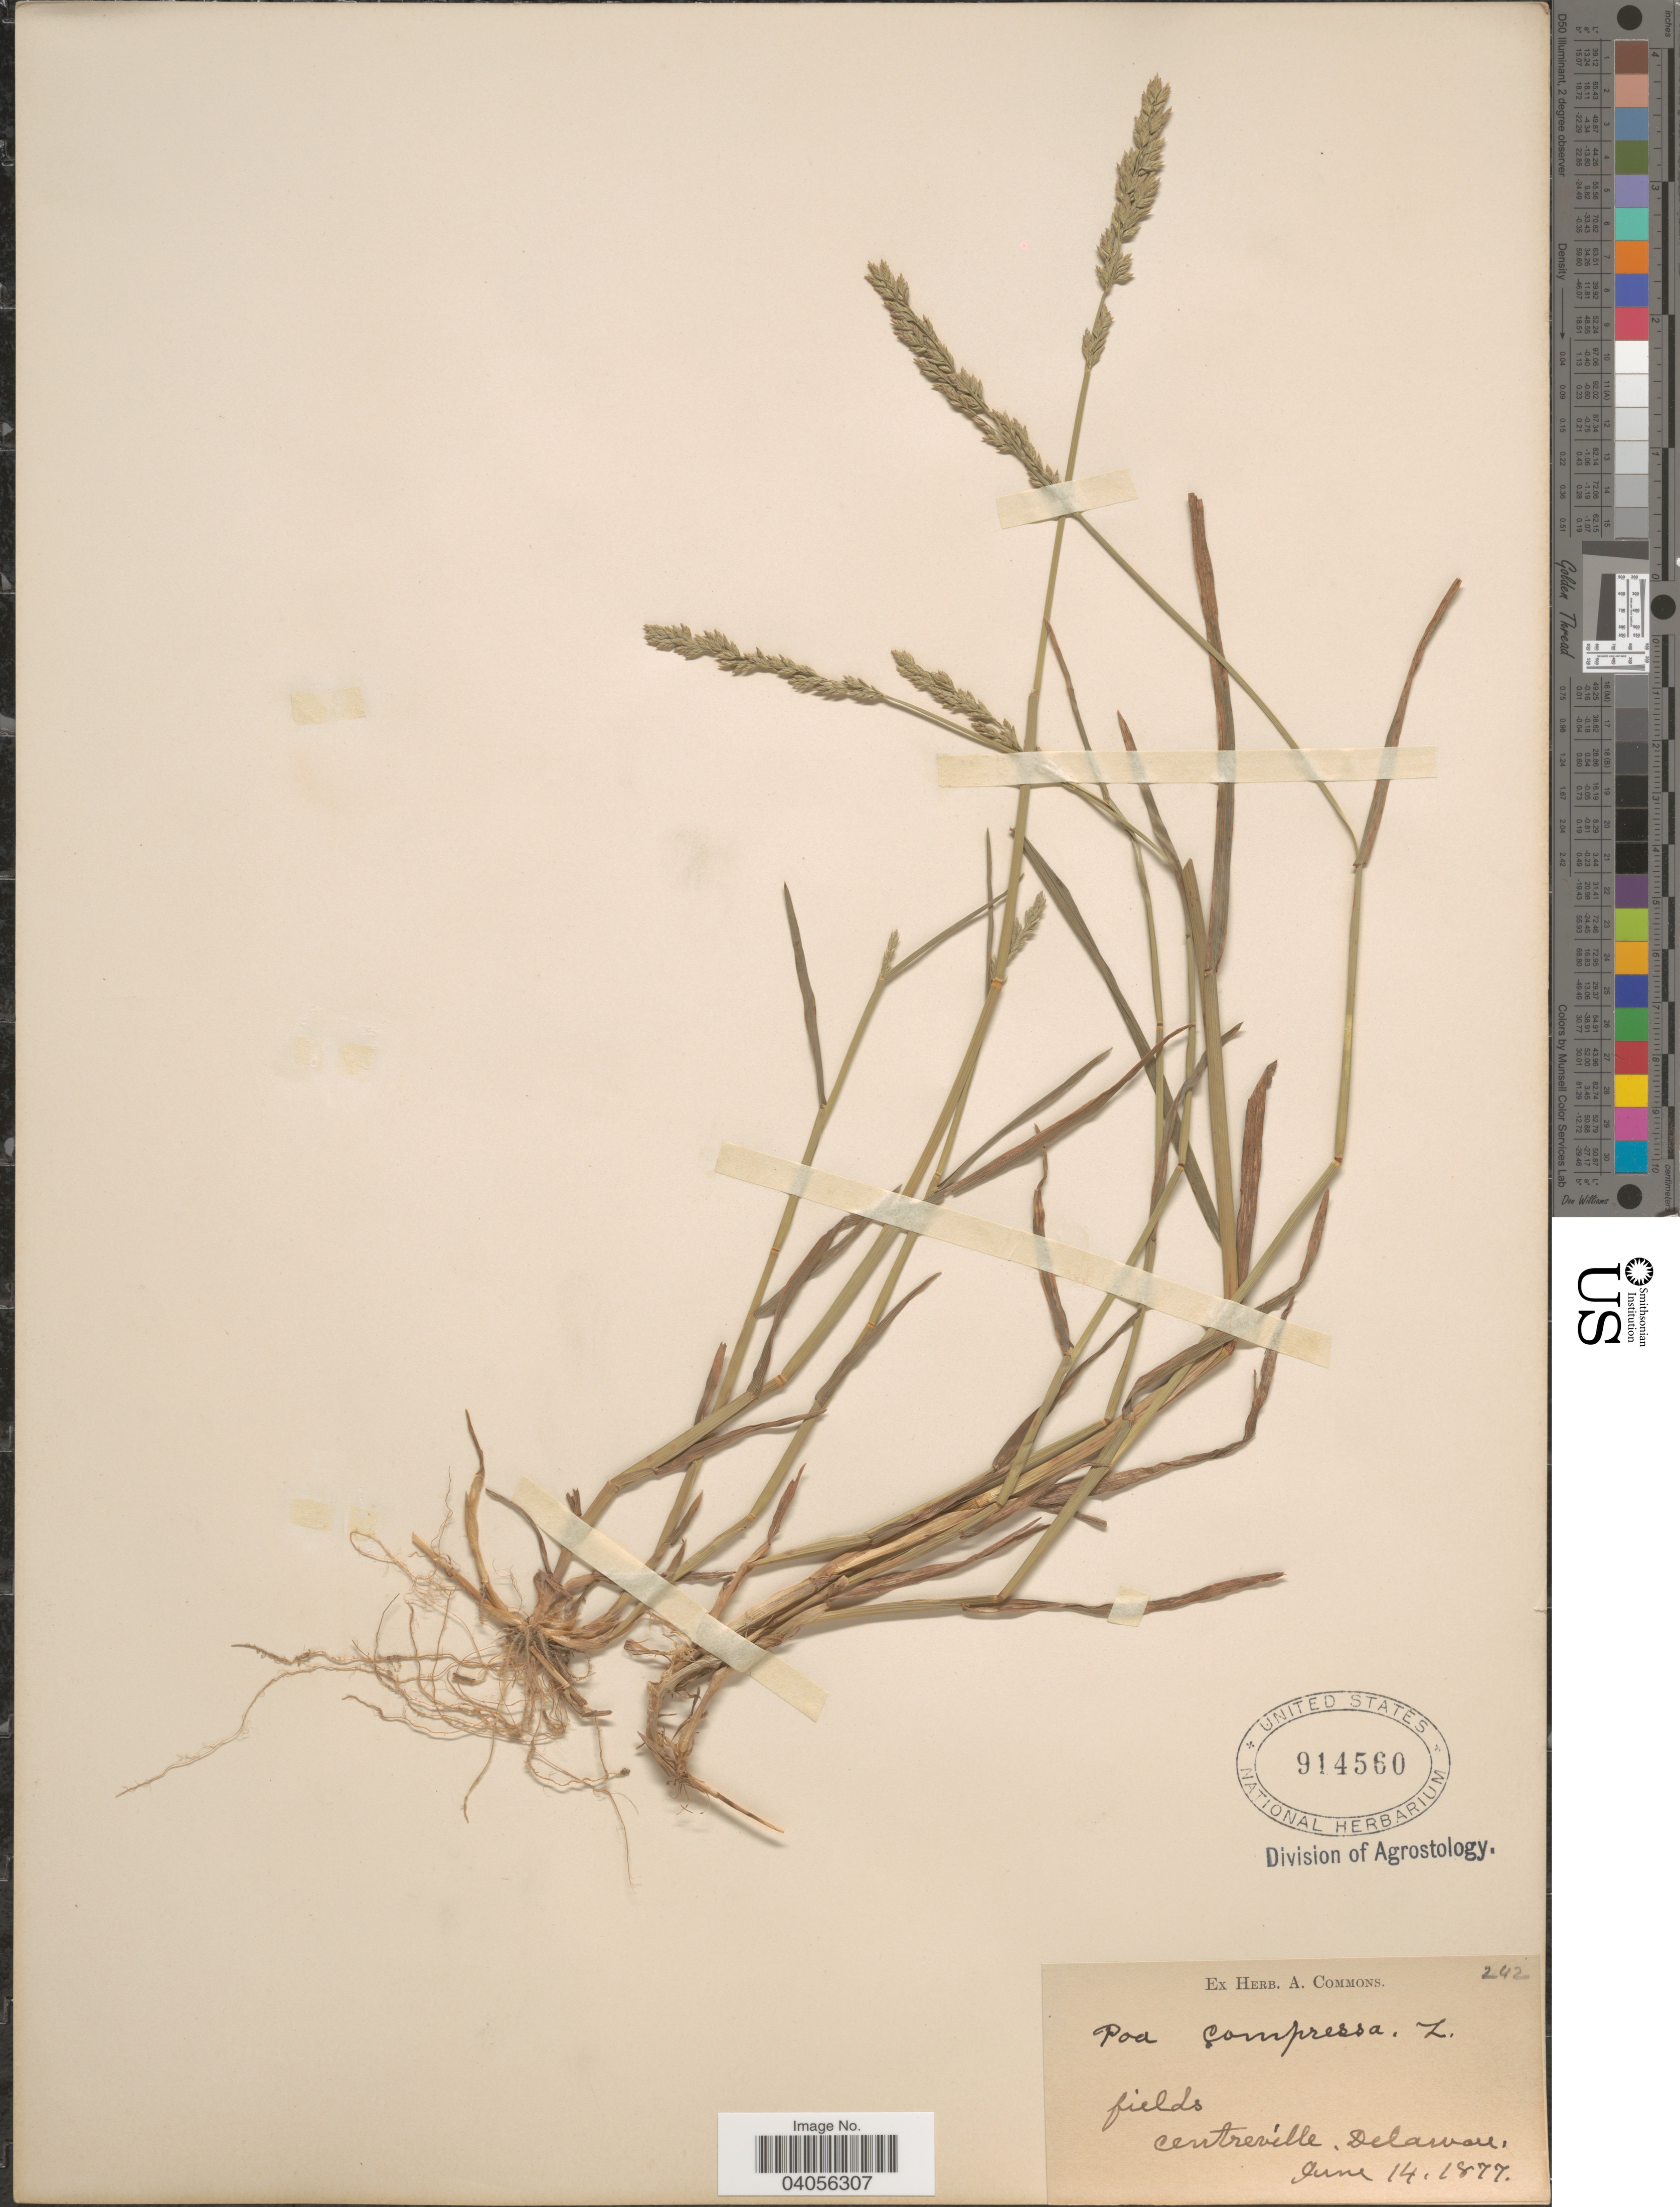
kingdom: Plantae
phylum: Tracheophyta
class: Liliopsida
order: Poales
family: Poaceae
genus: Poa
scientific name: Poa compressa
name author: L.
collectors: ex herb. A. Commons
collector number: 242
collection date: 1877-06-14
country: United States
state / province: Delaware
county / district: New Castle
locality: Centreville.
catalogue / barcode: US 914560